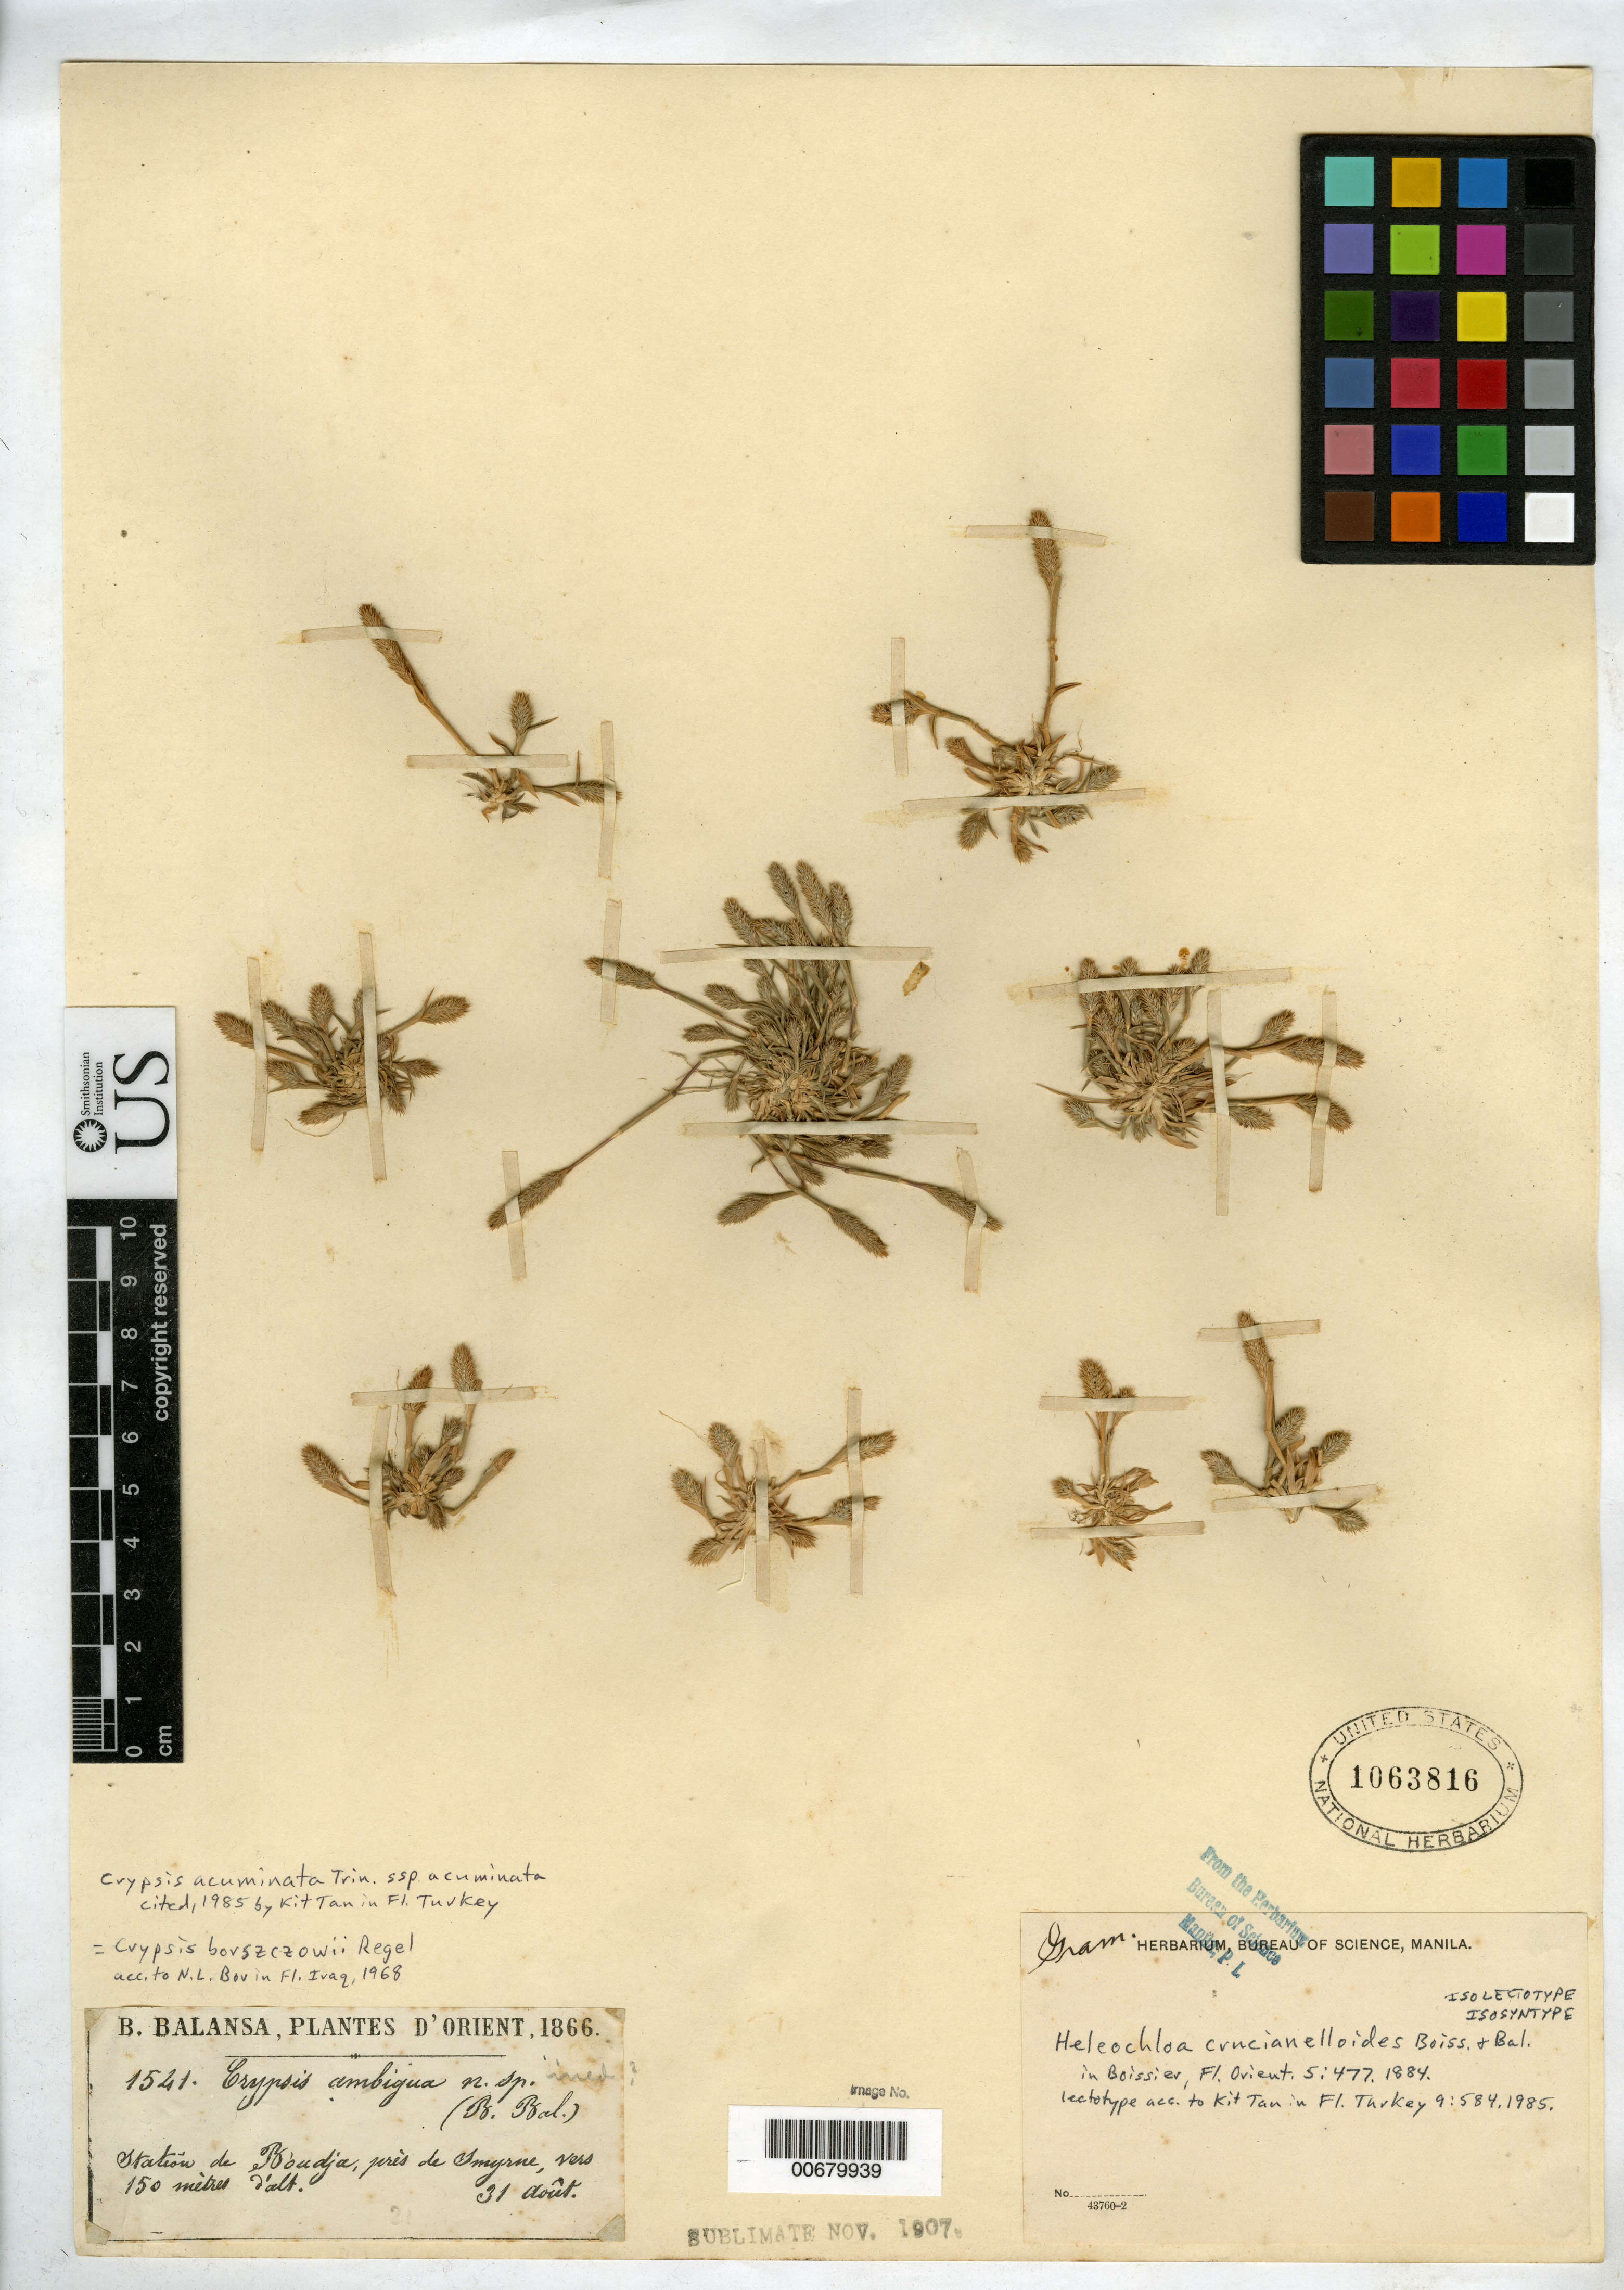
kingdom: Plantae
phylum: Tracheophyta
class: Liliopsida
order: Poales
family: Poaceae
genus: Heleochloa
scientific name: Heleochloa crucianelloides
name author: Boiss. & Balansa ex Boiss.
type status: Isolectotype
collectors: B. Balansa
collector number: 1541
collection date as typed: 31 Aug 1866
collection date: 1866-08-31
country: Turkey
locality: Statión de Boudja, près de Smyrne.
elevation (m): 150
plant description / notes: Cited s.n. in protologue.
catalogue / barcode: US 1063816